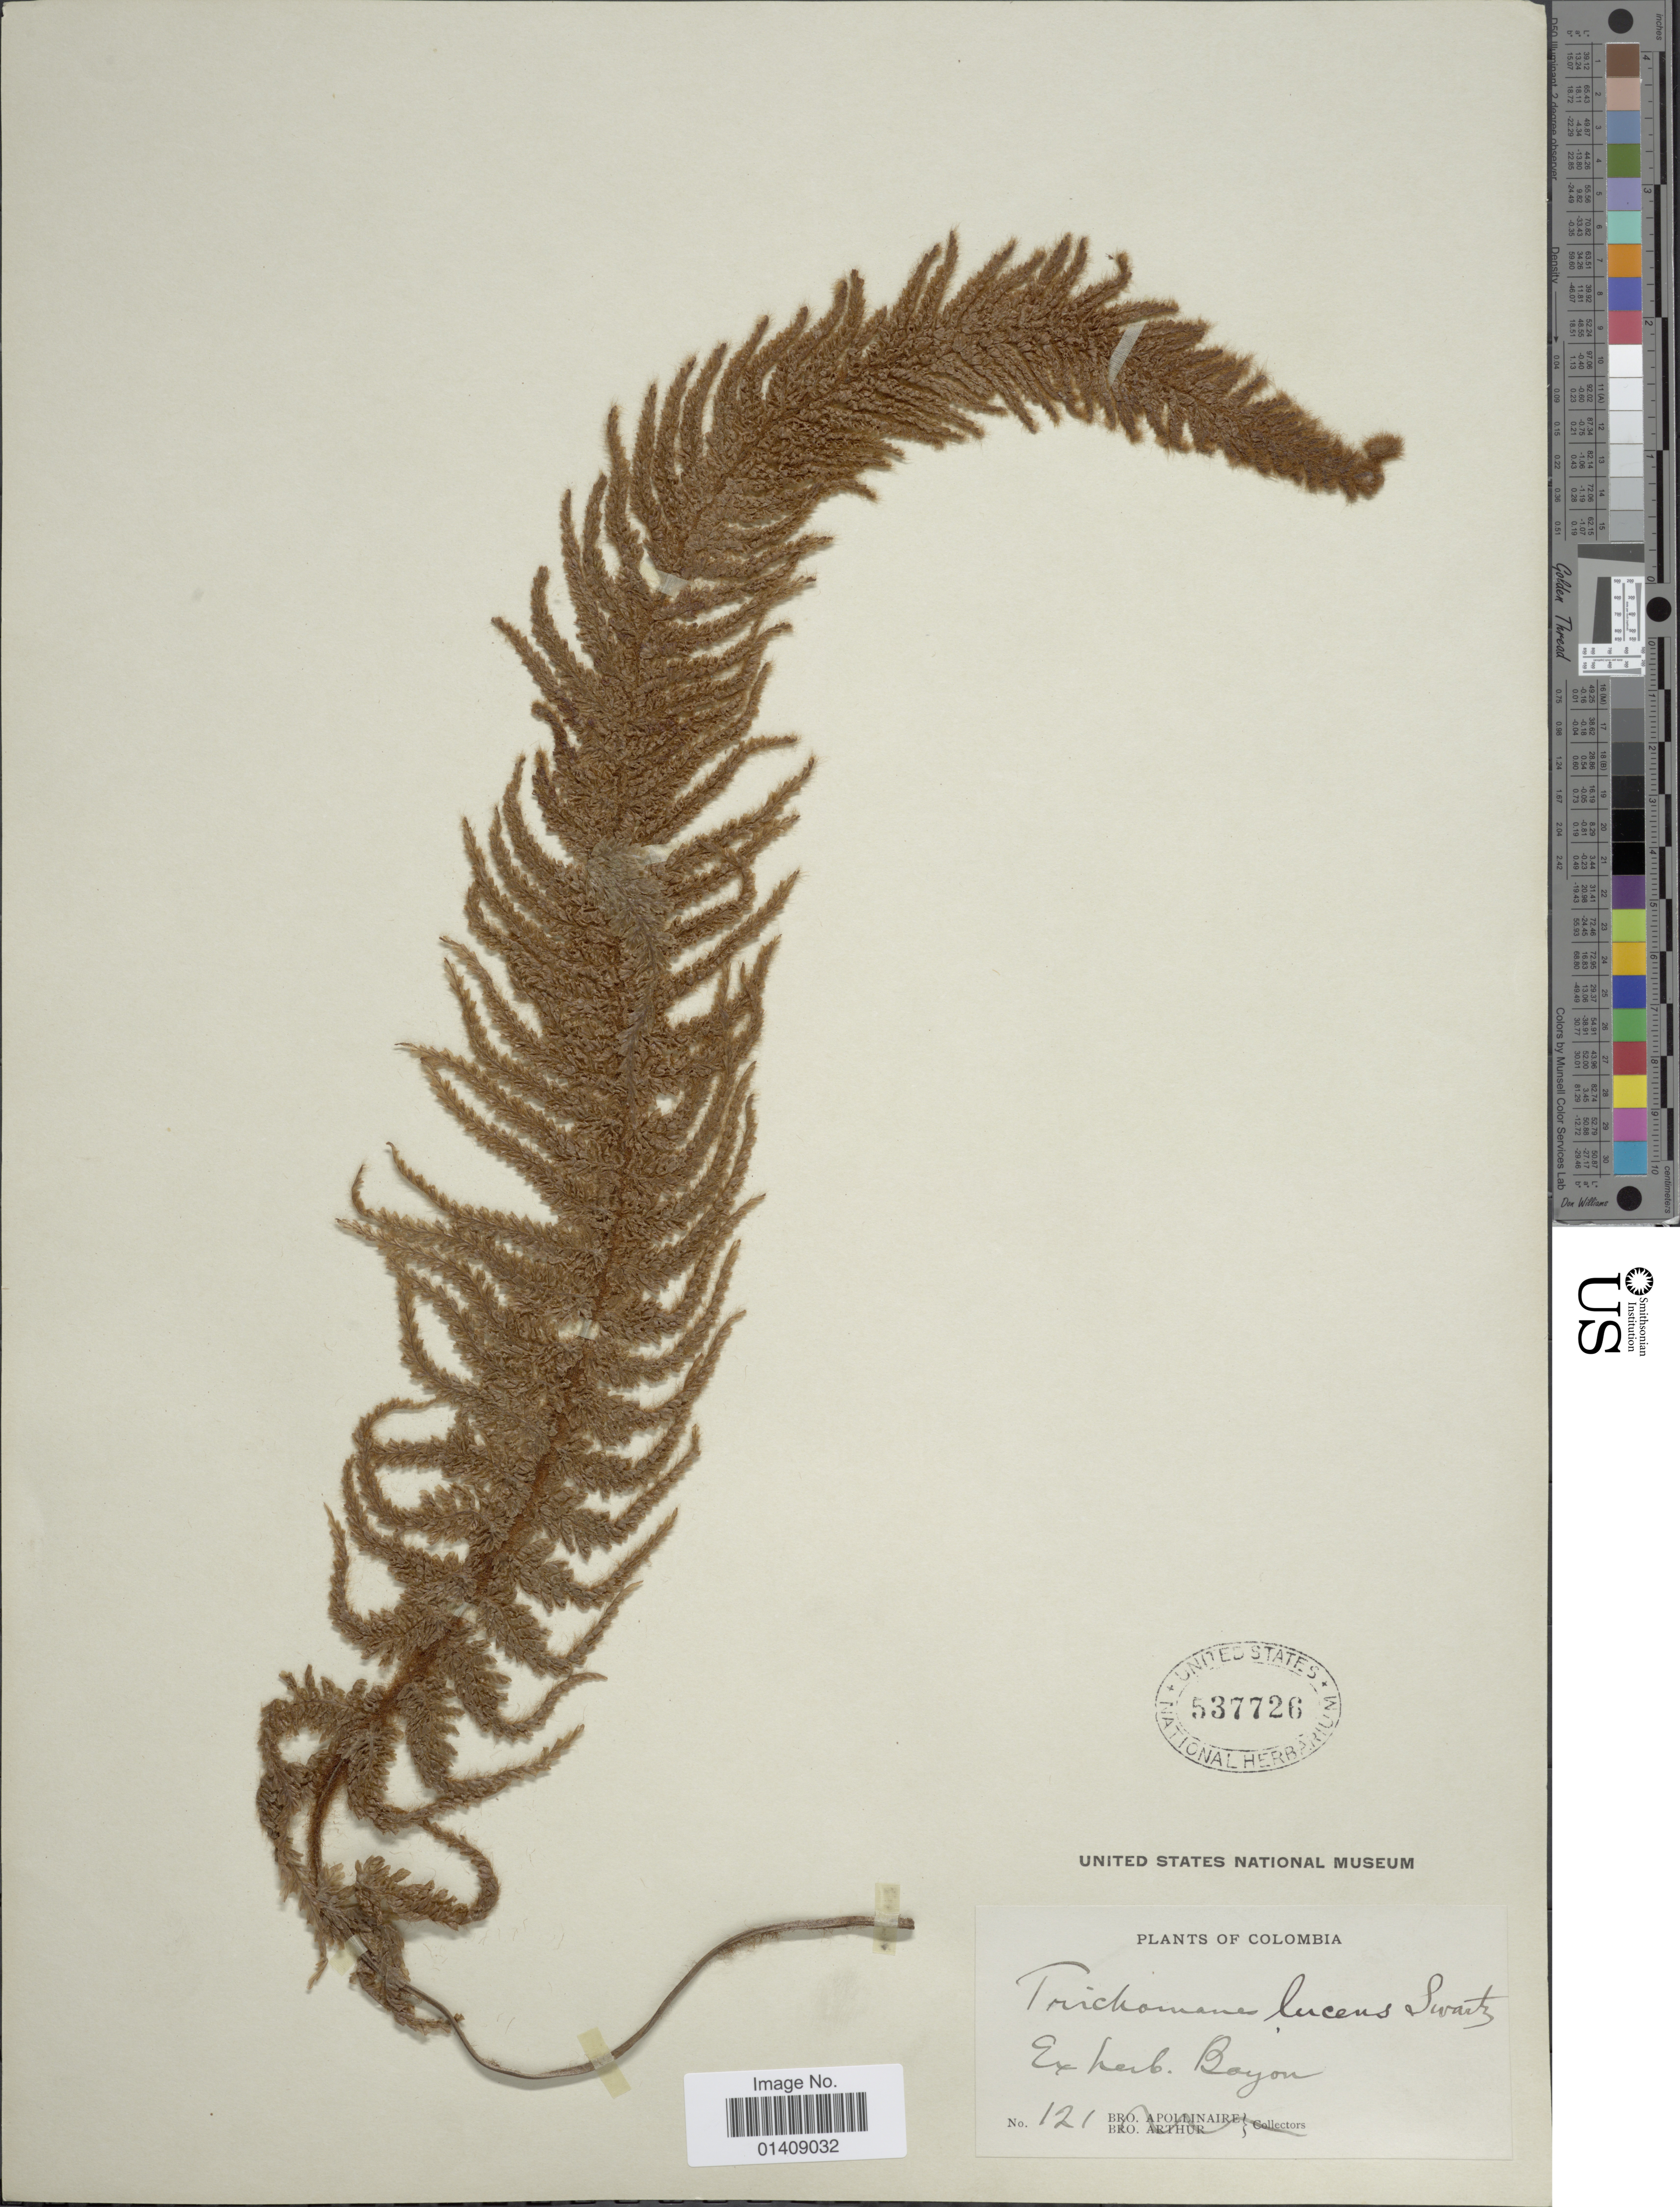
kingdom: Plantae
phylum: Tracheophyta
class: Polypodiopsida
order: Hymenophyllales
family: Hymenophyllaceae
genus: Trichomanes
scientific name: Trichomanes lucens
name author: Sw.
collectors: E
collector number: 121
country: Colombia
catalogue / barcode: US 537726